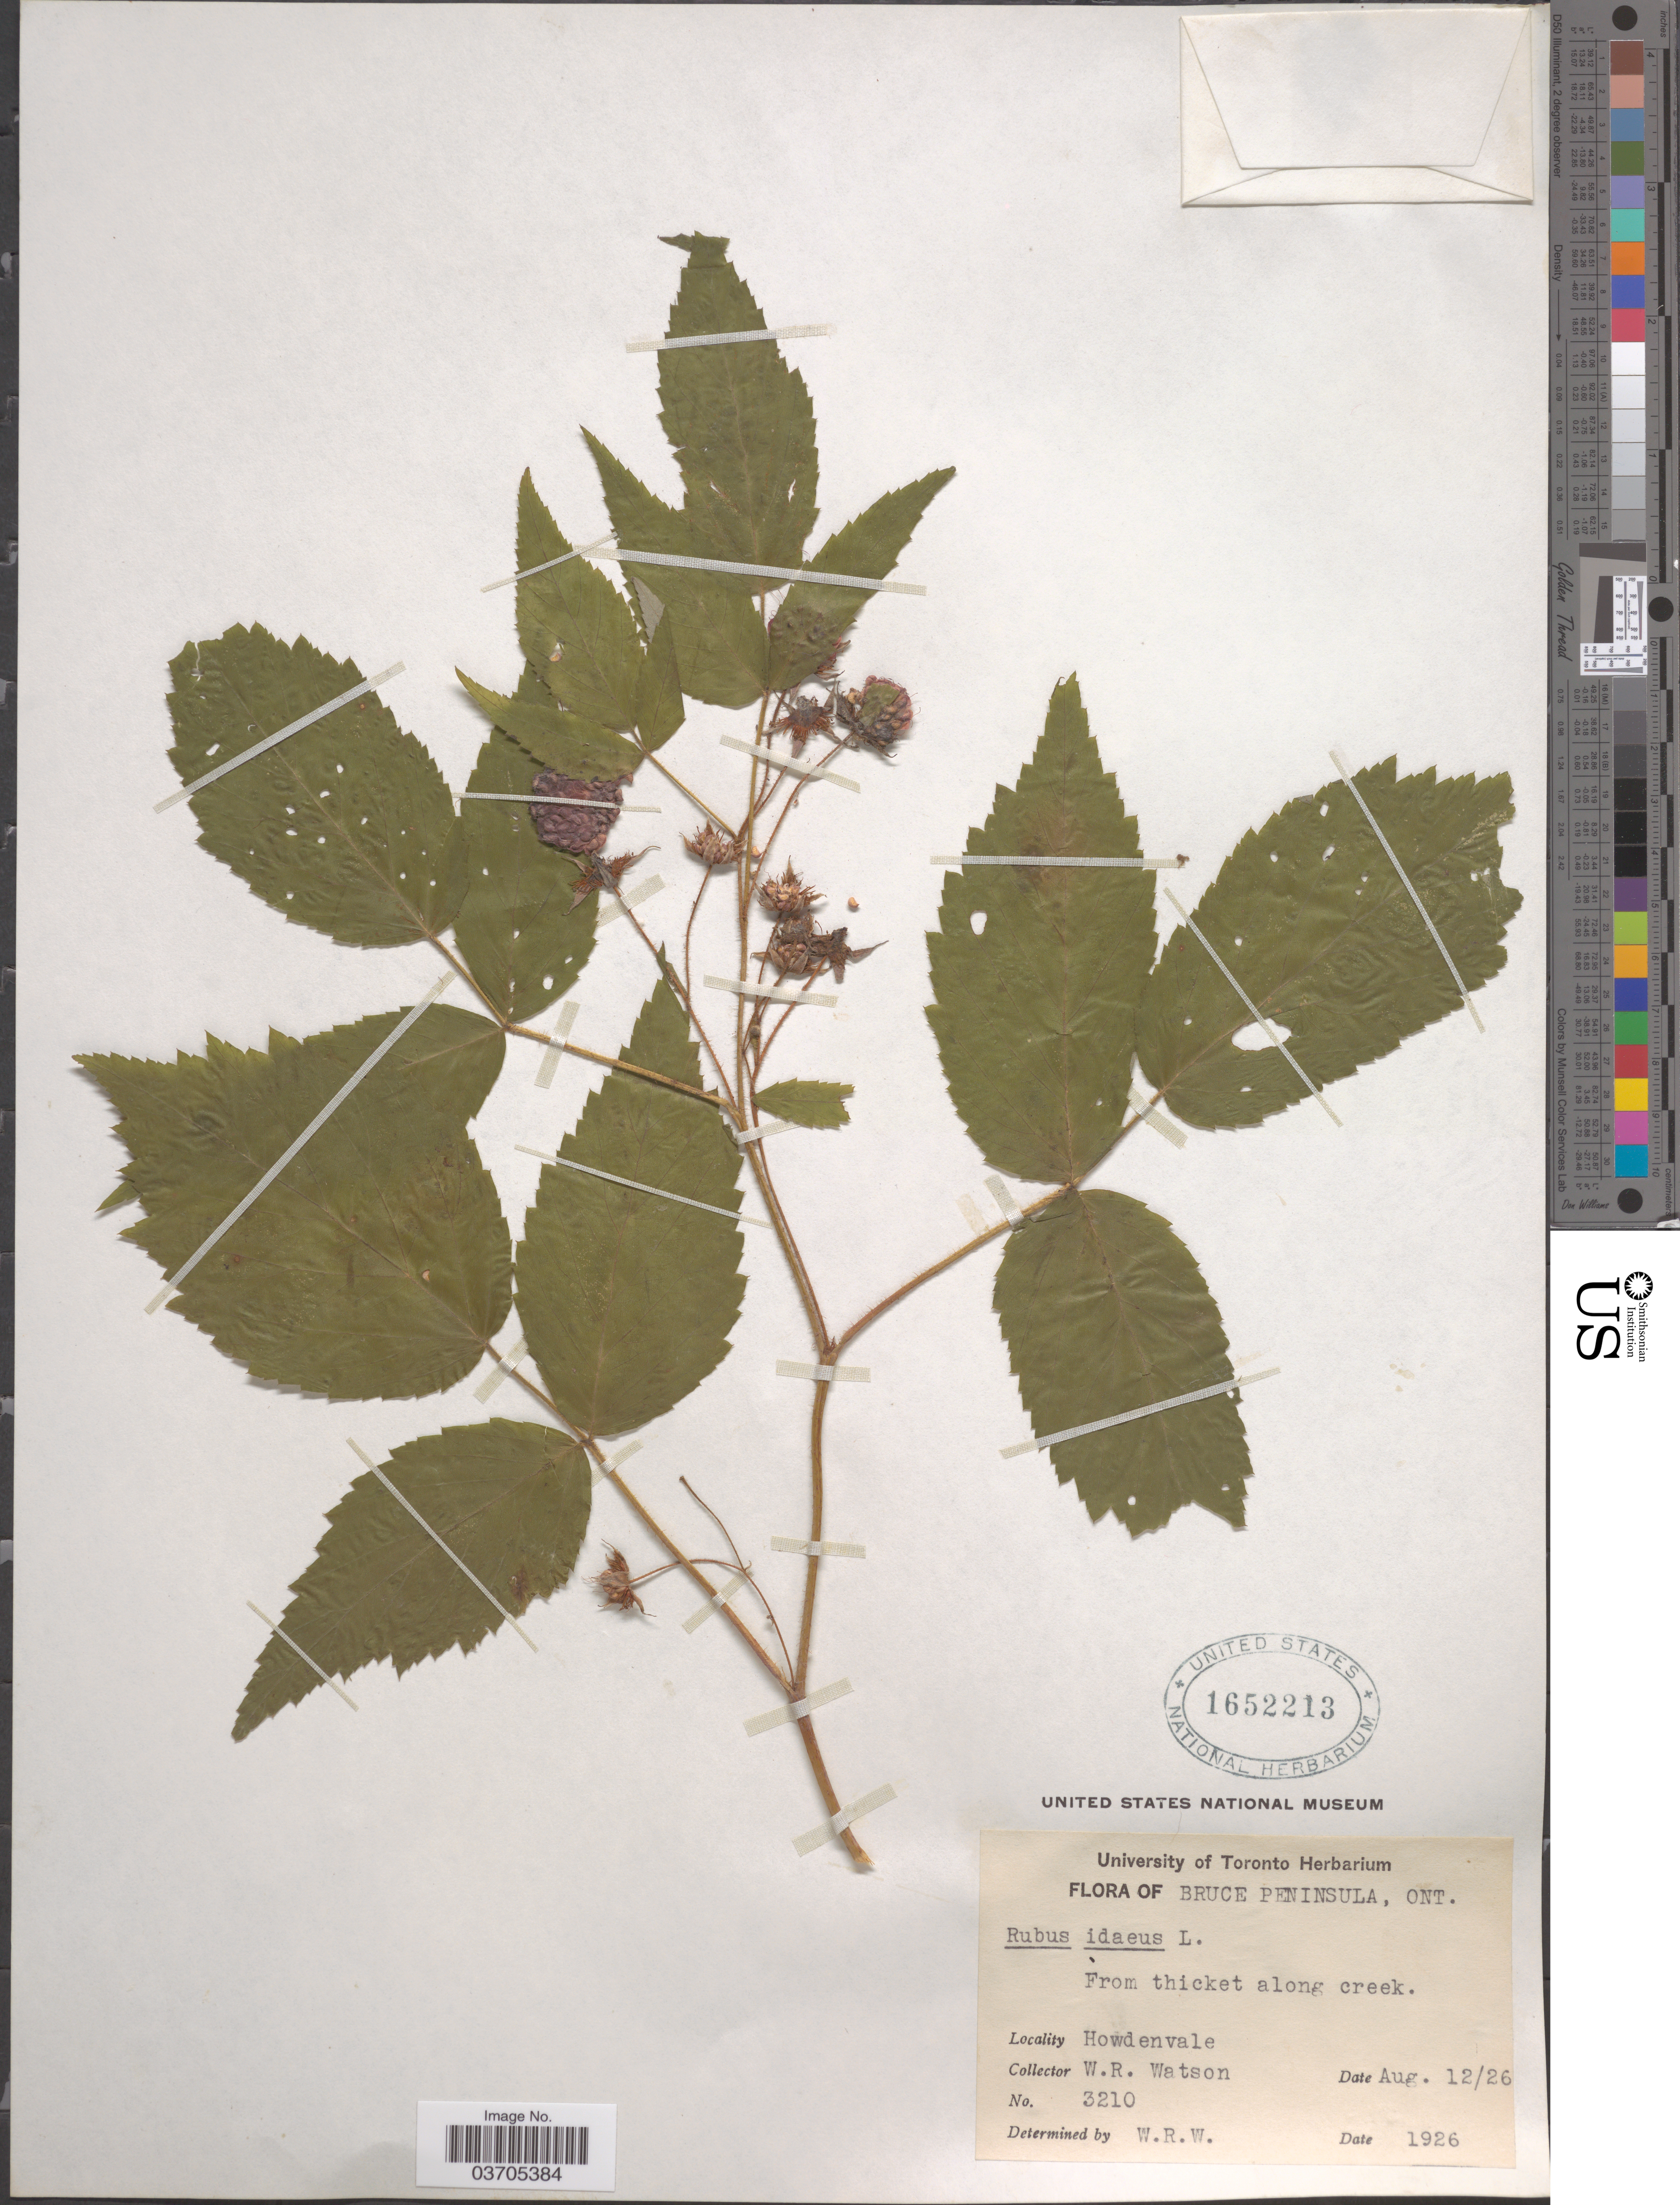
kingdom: Plantae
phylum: Tracheophyta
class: Magnoliopsida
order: Rosales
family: Rosaceae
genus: Rubus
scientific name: Rubus idaeus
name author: L.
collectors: W. R. Watson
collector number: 3210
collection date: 1926-08-12/1926-08-26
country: Canada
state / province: Ontario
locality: Bruce Peninsula. From thicket along creek. Howdenvale.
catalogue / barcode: US 1652213